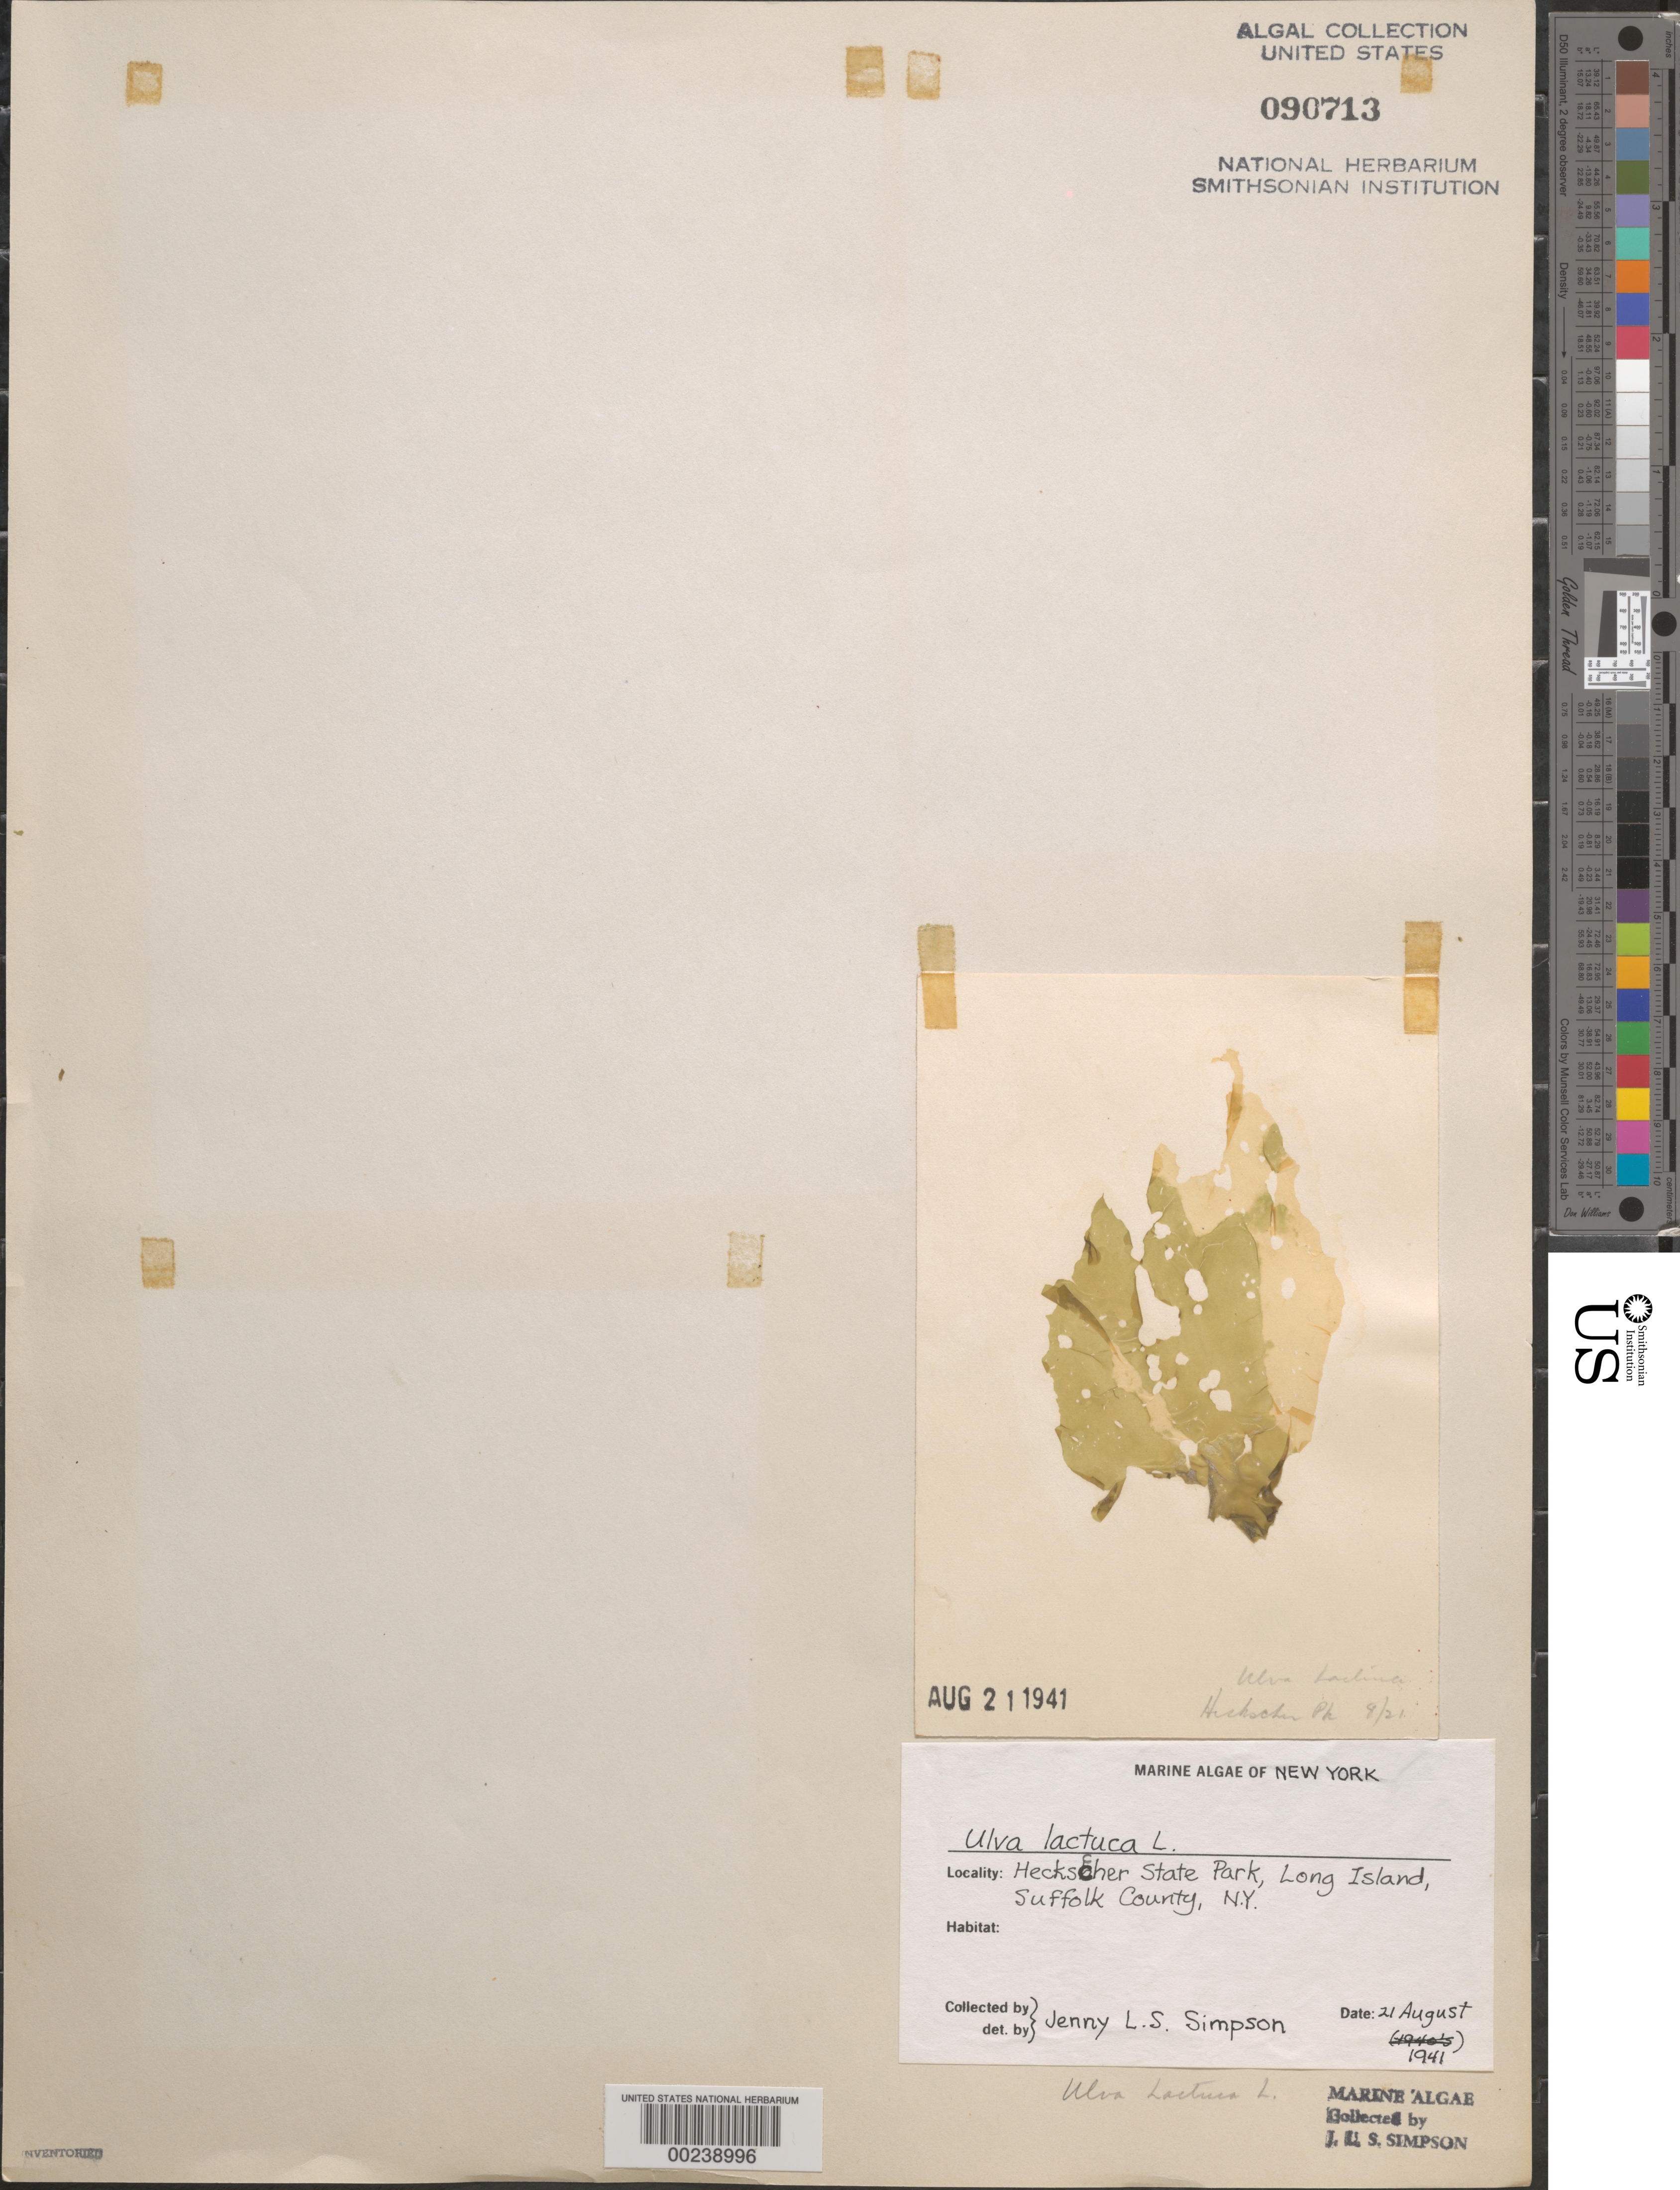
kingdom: Plantae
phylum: Chlorophyta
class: Ulvophyceae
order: Ulvales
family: Ulvaceae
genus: Ulva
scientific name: Ulva lactuca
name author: L.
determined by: Simpson, J. L. S.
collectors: J. Simpson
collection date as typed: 21 Aug 1941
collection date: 1941-08-21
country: United States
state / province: New York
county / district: Suffolk County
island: Long Island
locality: Heckscher State Park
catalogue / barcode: US 90713